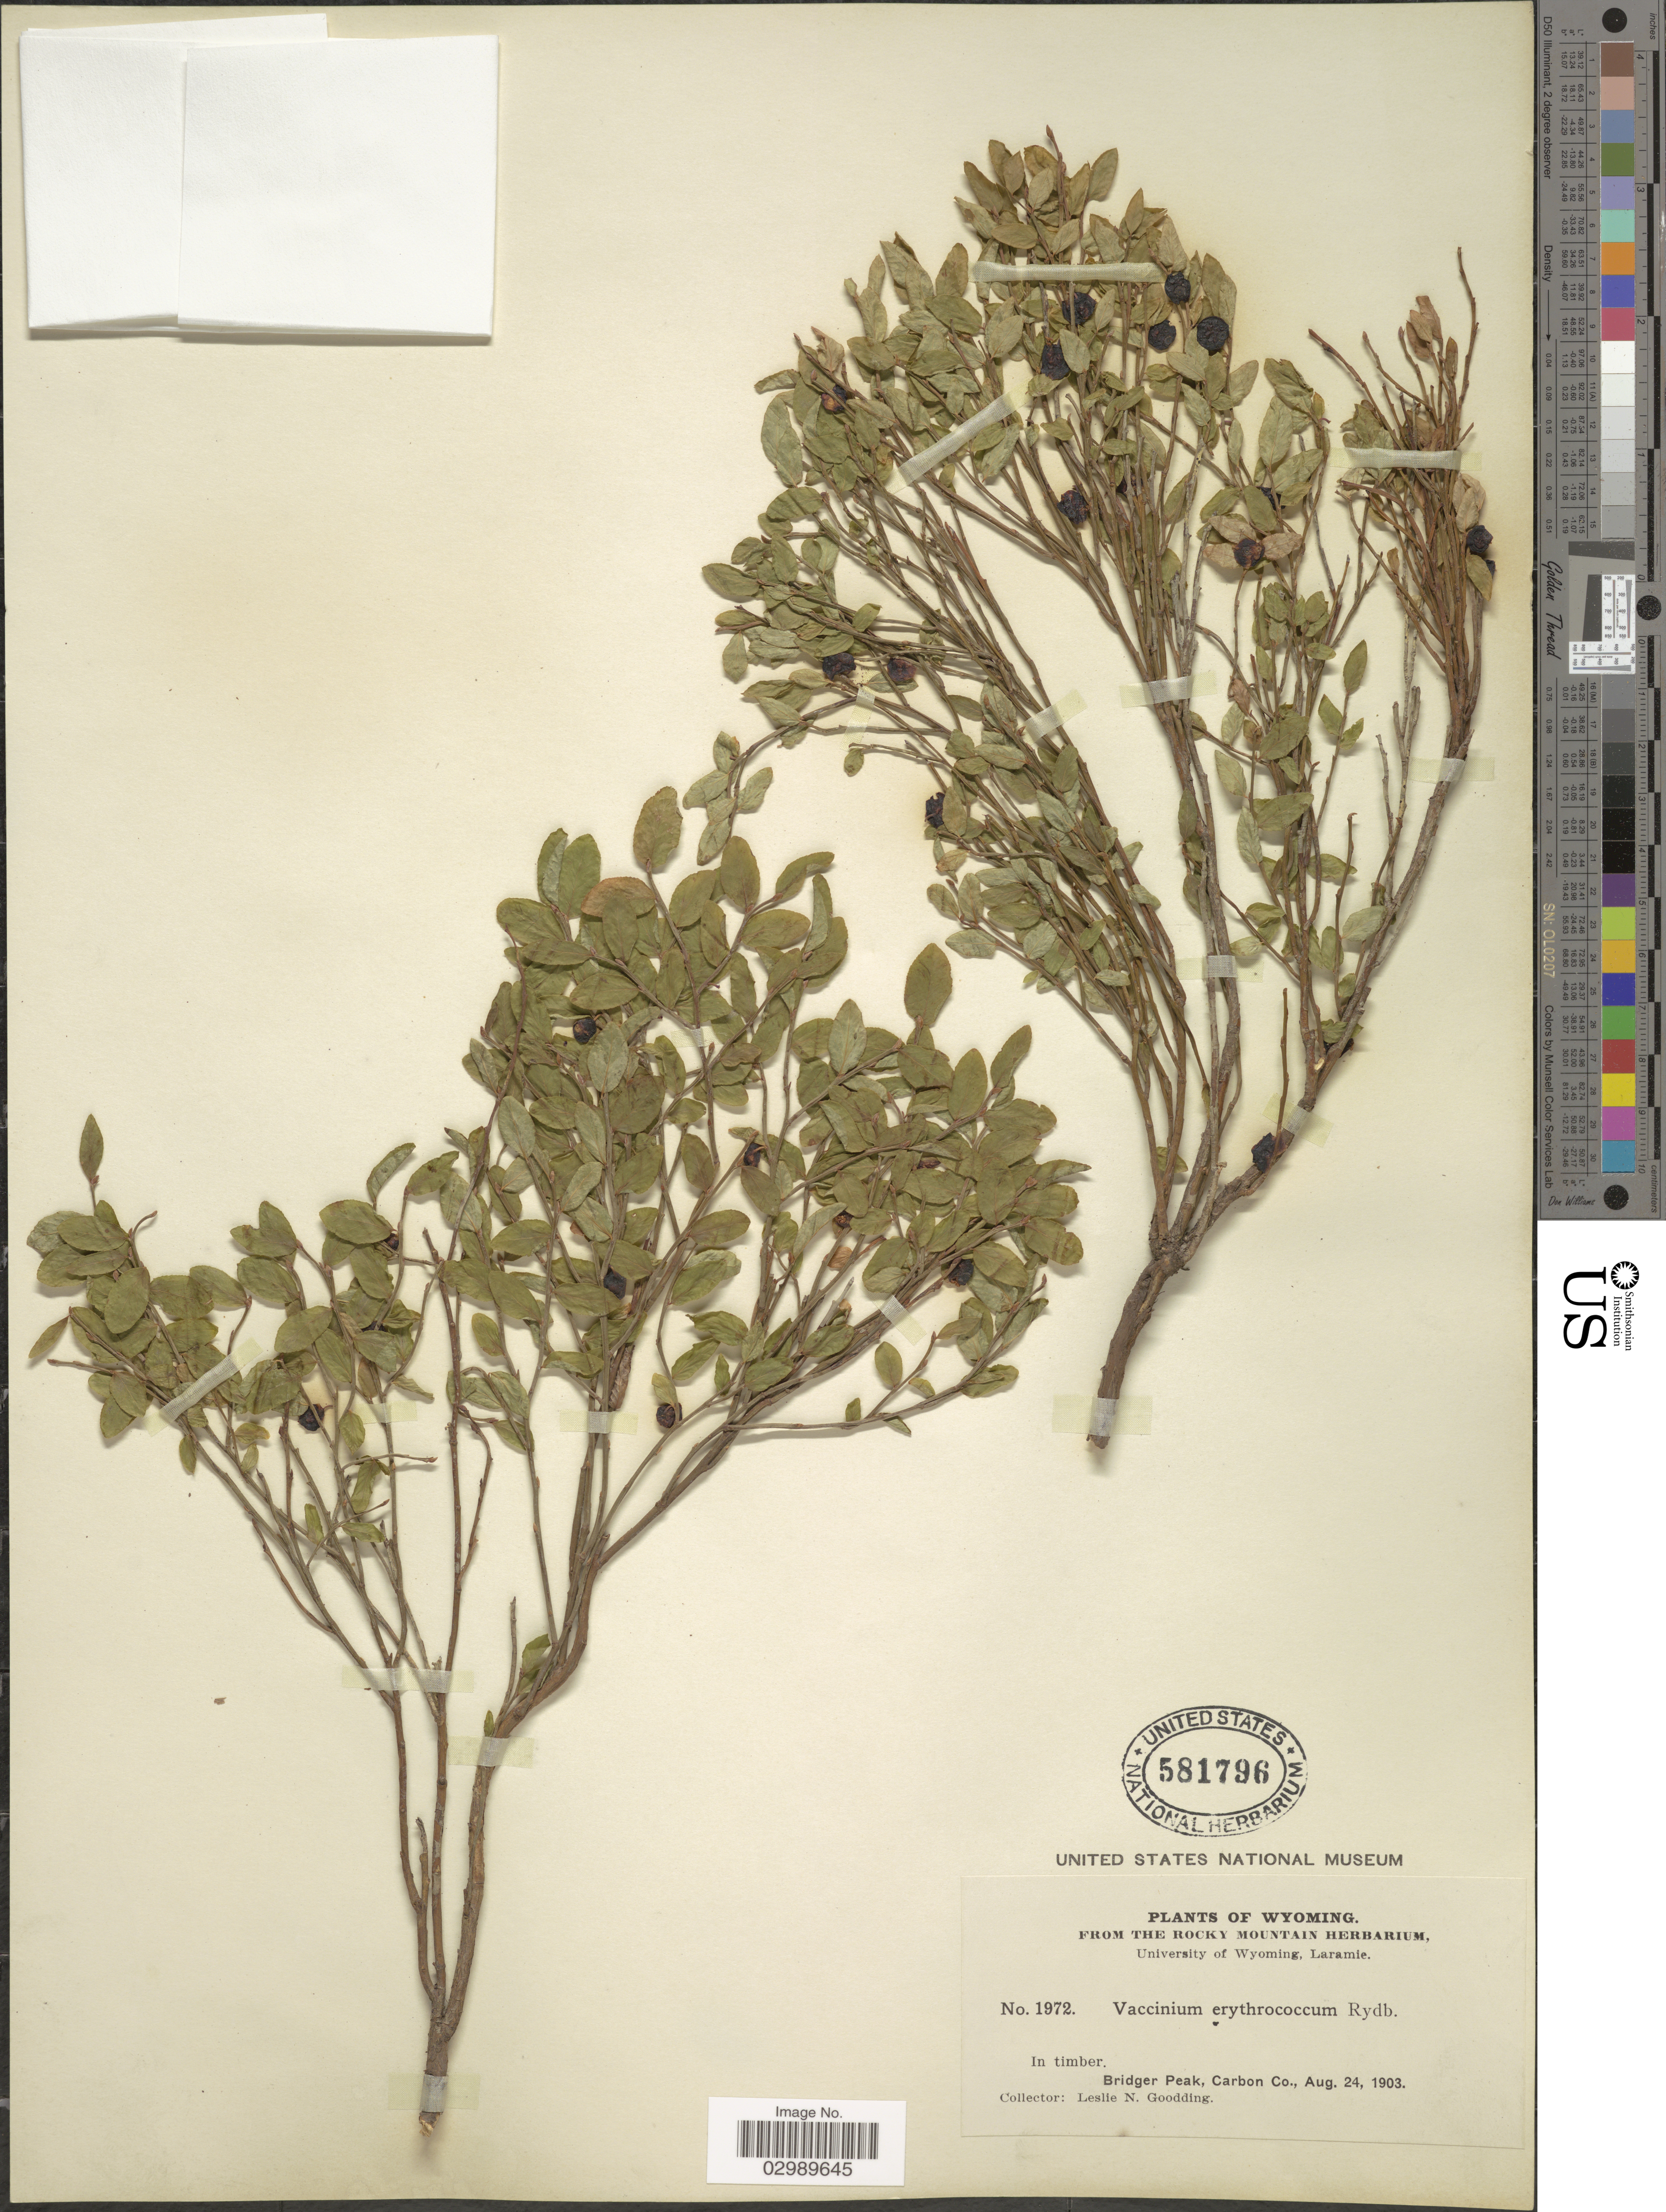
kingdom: Plantae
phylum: Tracheophyta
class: Magnoliopsida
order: Ericales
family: Ericaceae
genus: Vaccinium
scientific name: Vaccinium scoparium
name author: Leiberg ex Coville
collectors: L. N. Goodding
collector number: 1972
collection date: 1903-08-24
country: United States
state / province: Wyoming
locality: Bridger Peak, Carbon Co.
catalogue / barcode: US 581796